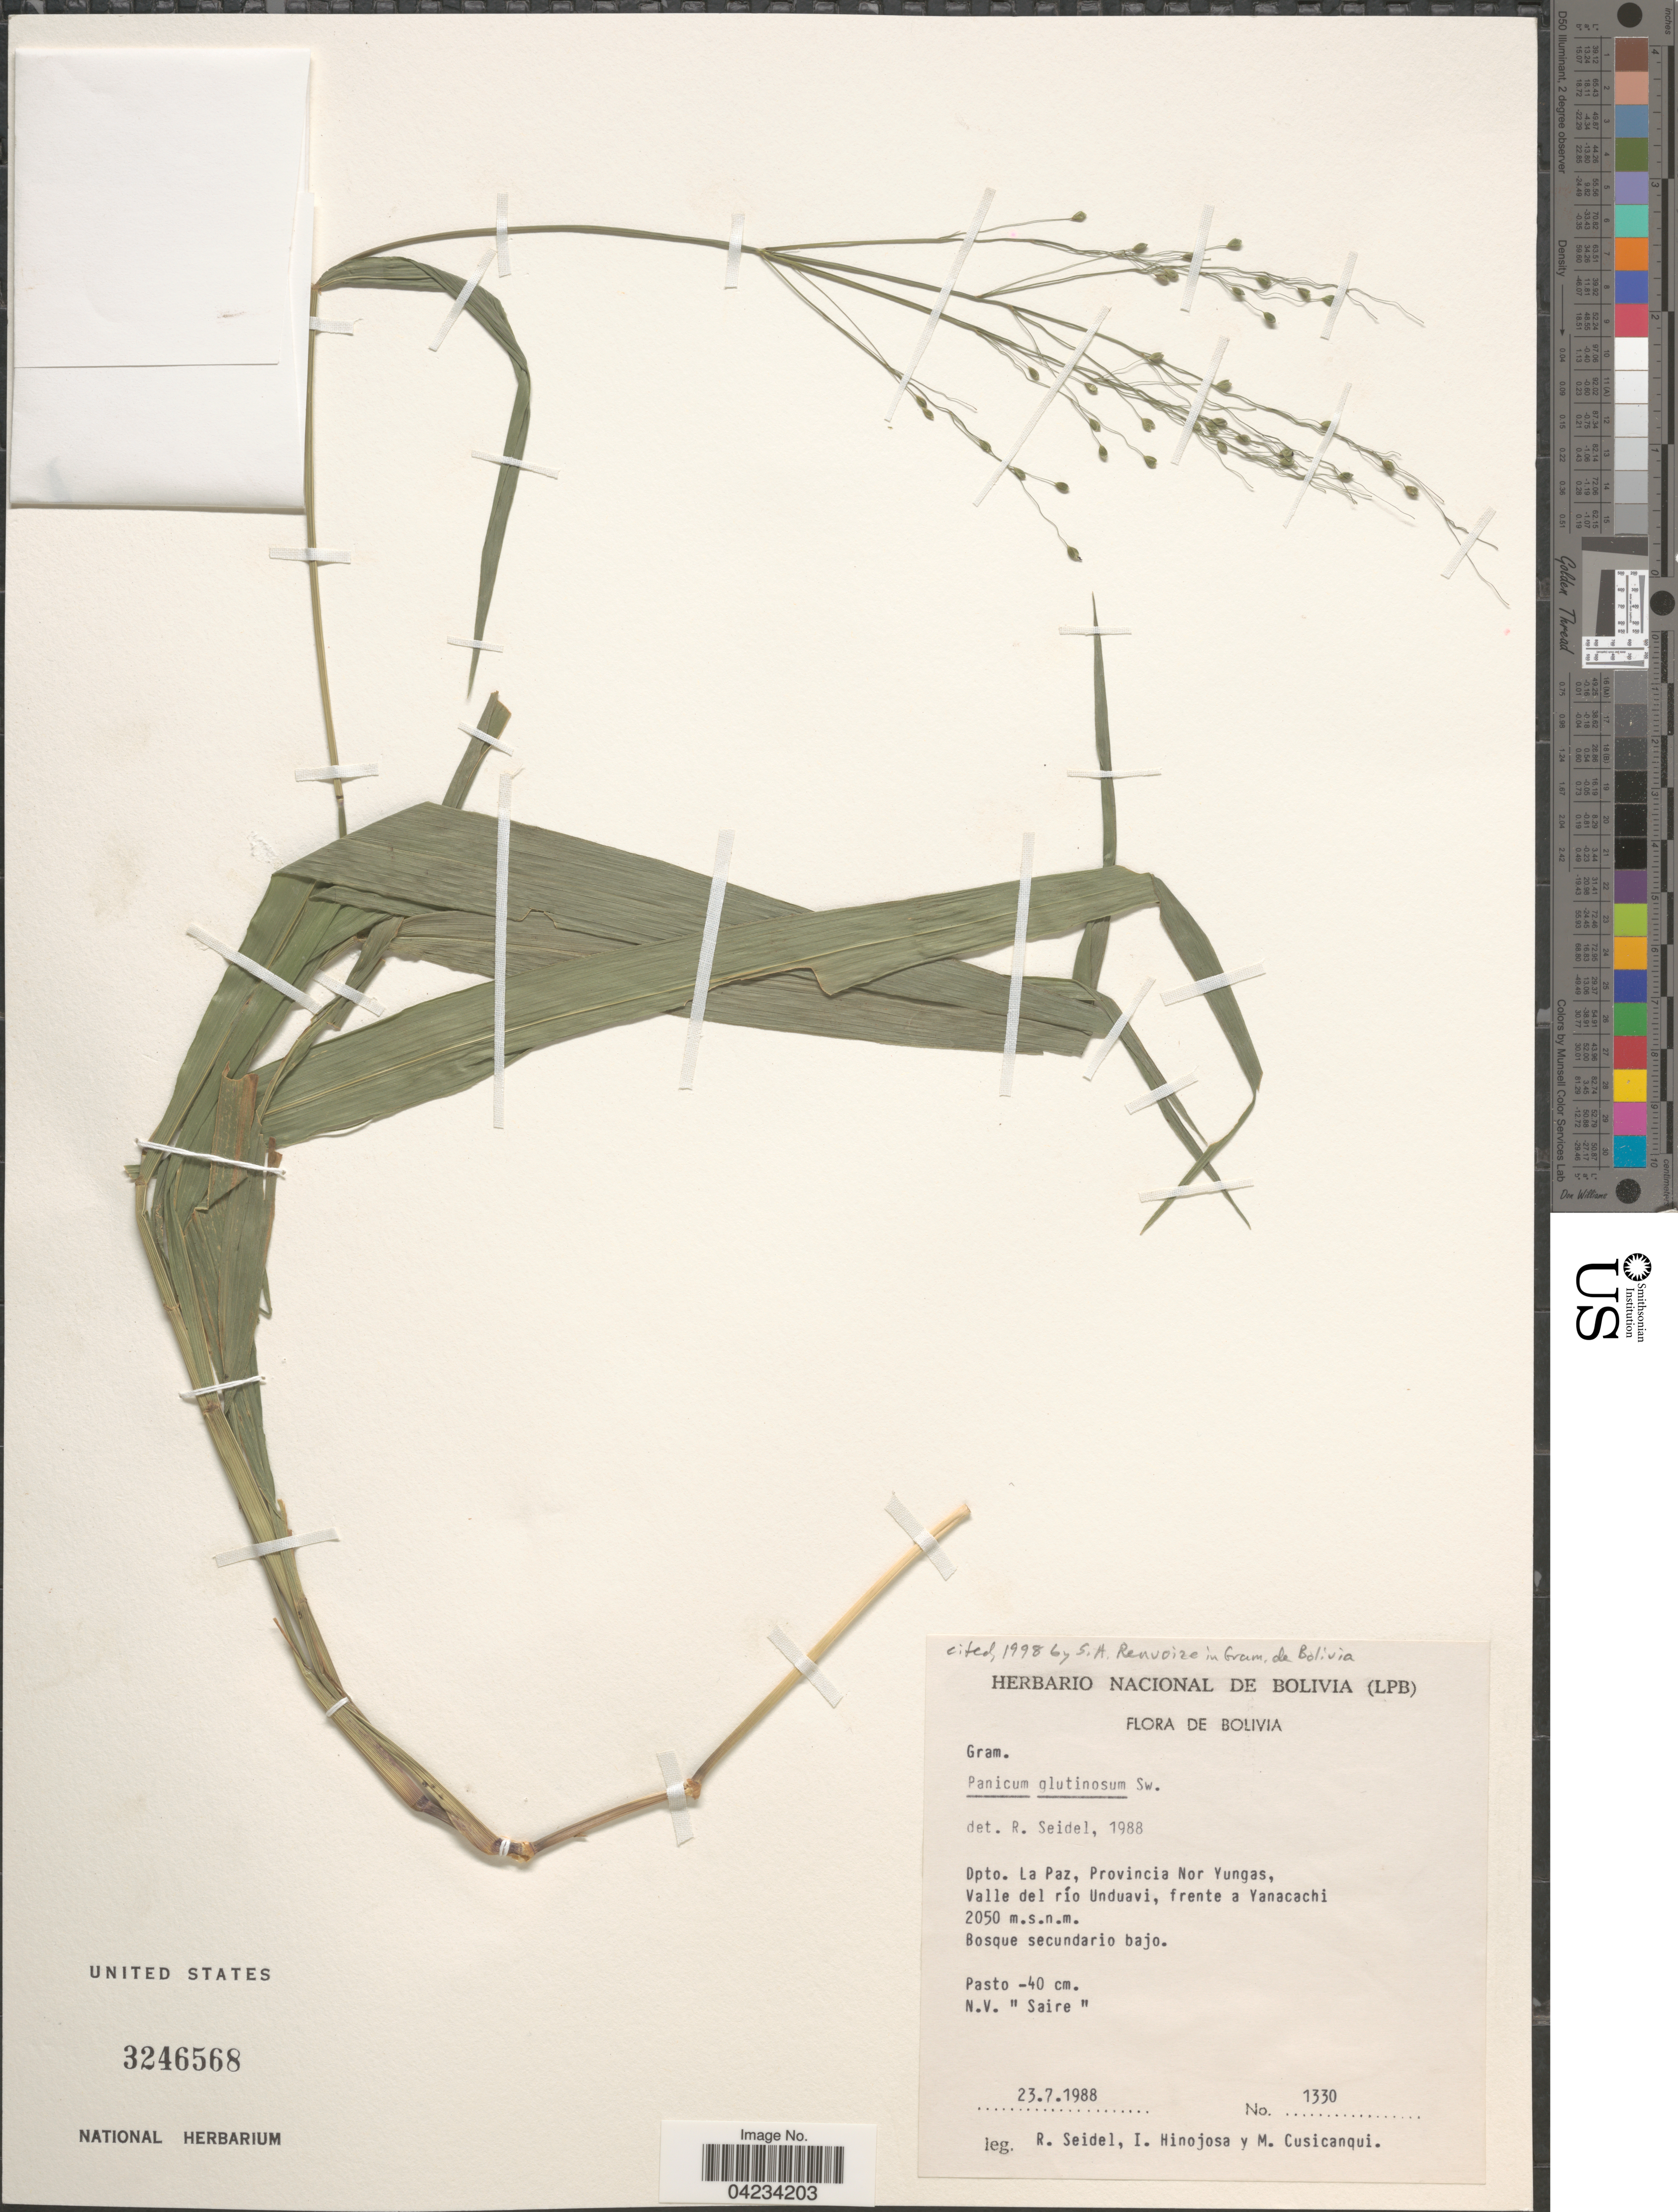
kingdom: Plantae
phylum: Tracheophyta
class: Liliopsida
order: Poales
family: Poaceae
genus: Homolepis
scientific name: Homolepis glutinosa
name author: (Sw.) Zuloaga & Soderstr.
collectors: R. Seidel, I. Hinojosa & M. Cusicanqui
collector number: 1330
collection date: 1988-07-23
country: Bolivia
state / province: La Paz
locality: Dpto. La Paz, Provincia Nor Yungas, Valle del río Unduavi, frente a Yanacachi.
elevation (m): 2050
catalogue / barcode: US 3246568